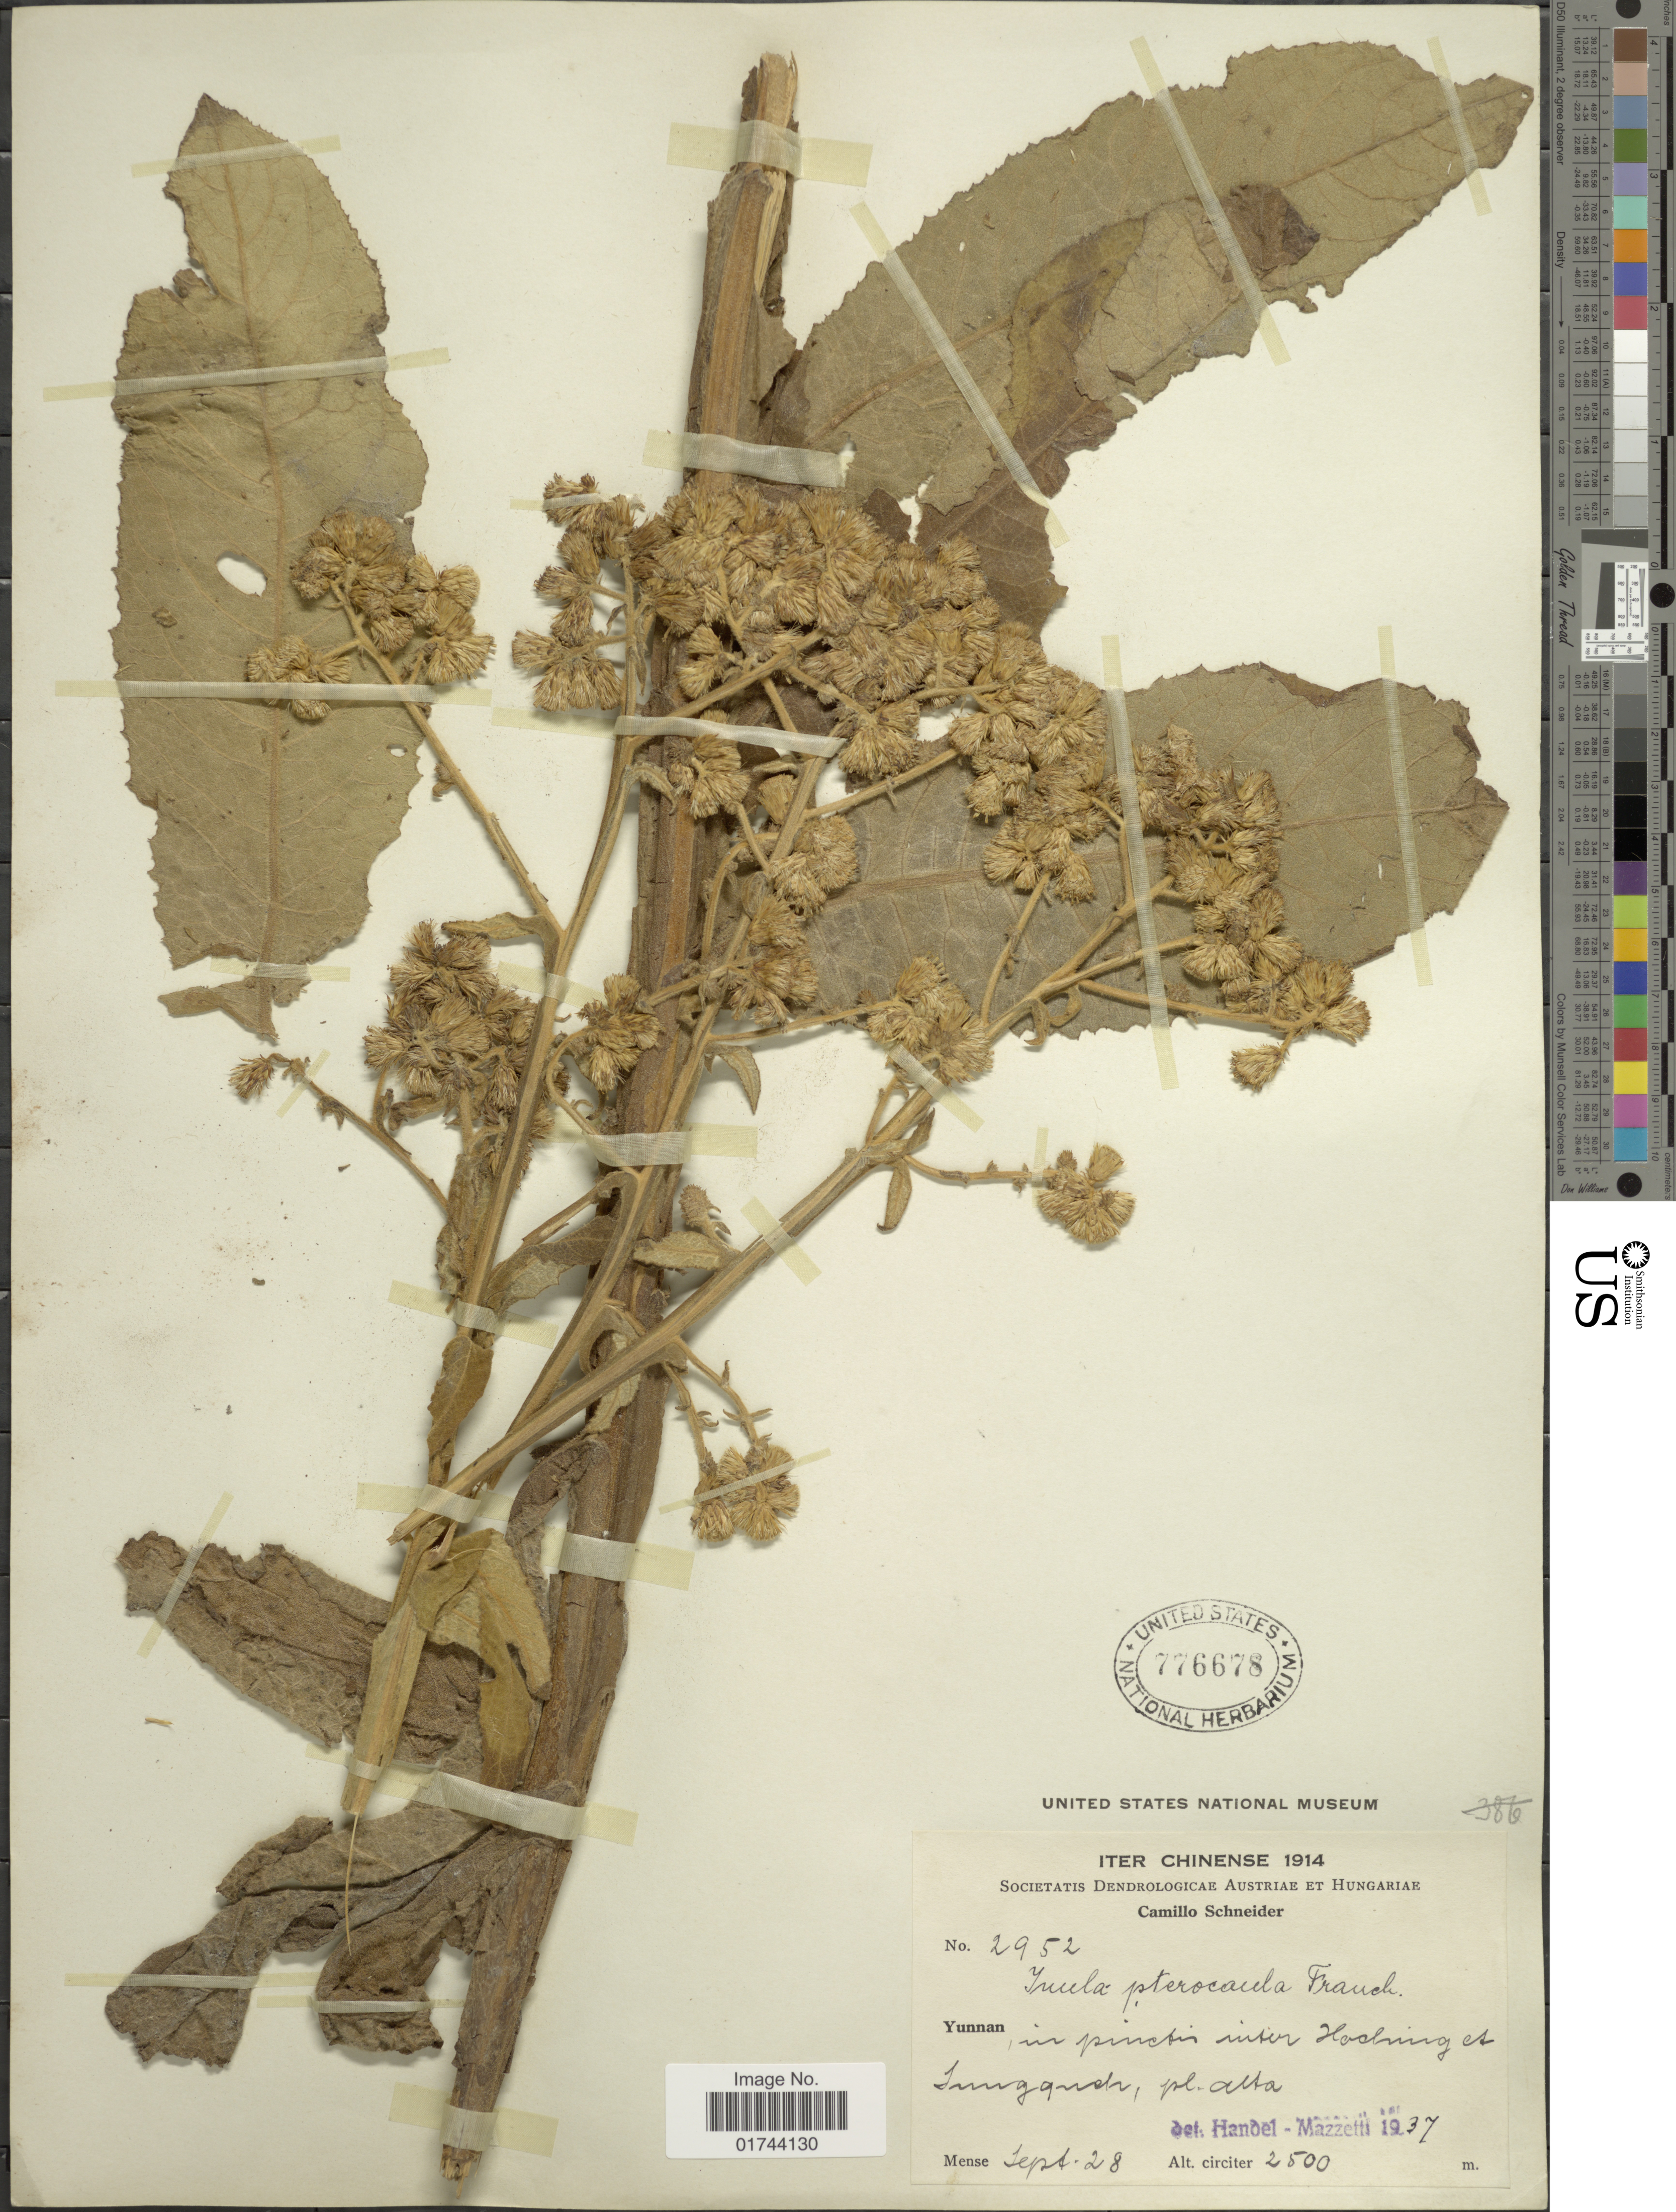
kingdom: Plantae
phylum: Tracheophyta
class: Magnoliopsida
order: Asterales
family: Asteraceae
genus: Inula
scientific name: Inula pterocaula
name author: Franch.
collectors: C. K. Schneider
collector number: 2952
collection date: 1914-09-28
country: China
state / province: Yunnan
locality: Yunnan, in pinctis inter Hodning et Junggudi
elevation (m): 2500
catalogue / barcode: US 776678